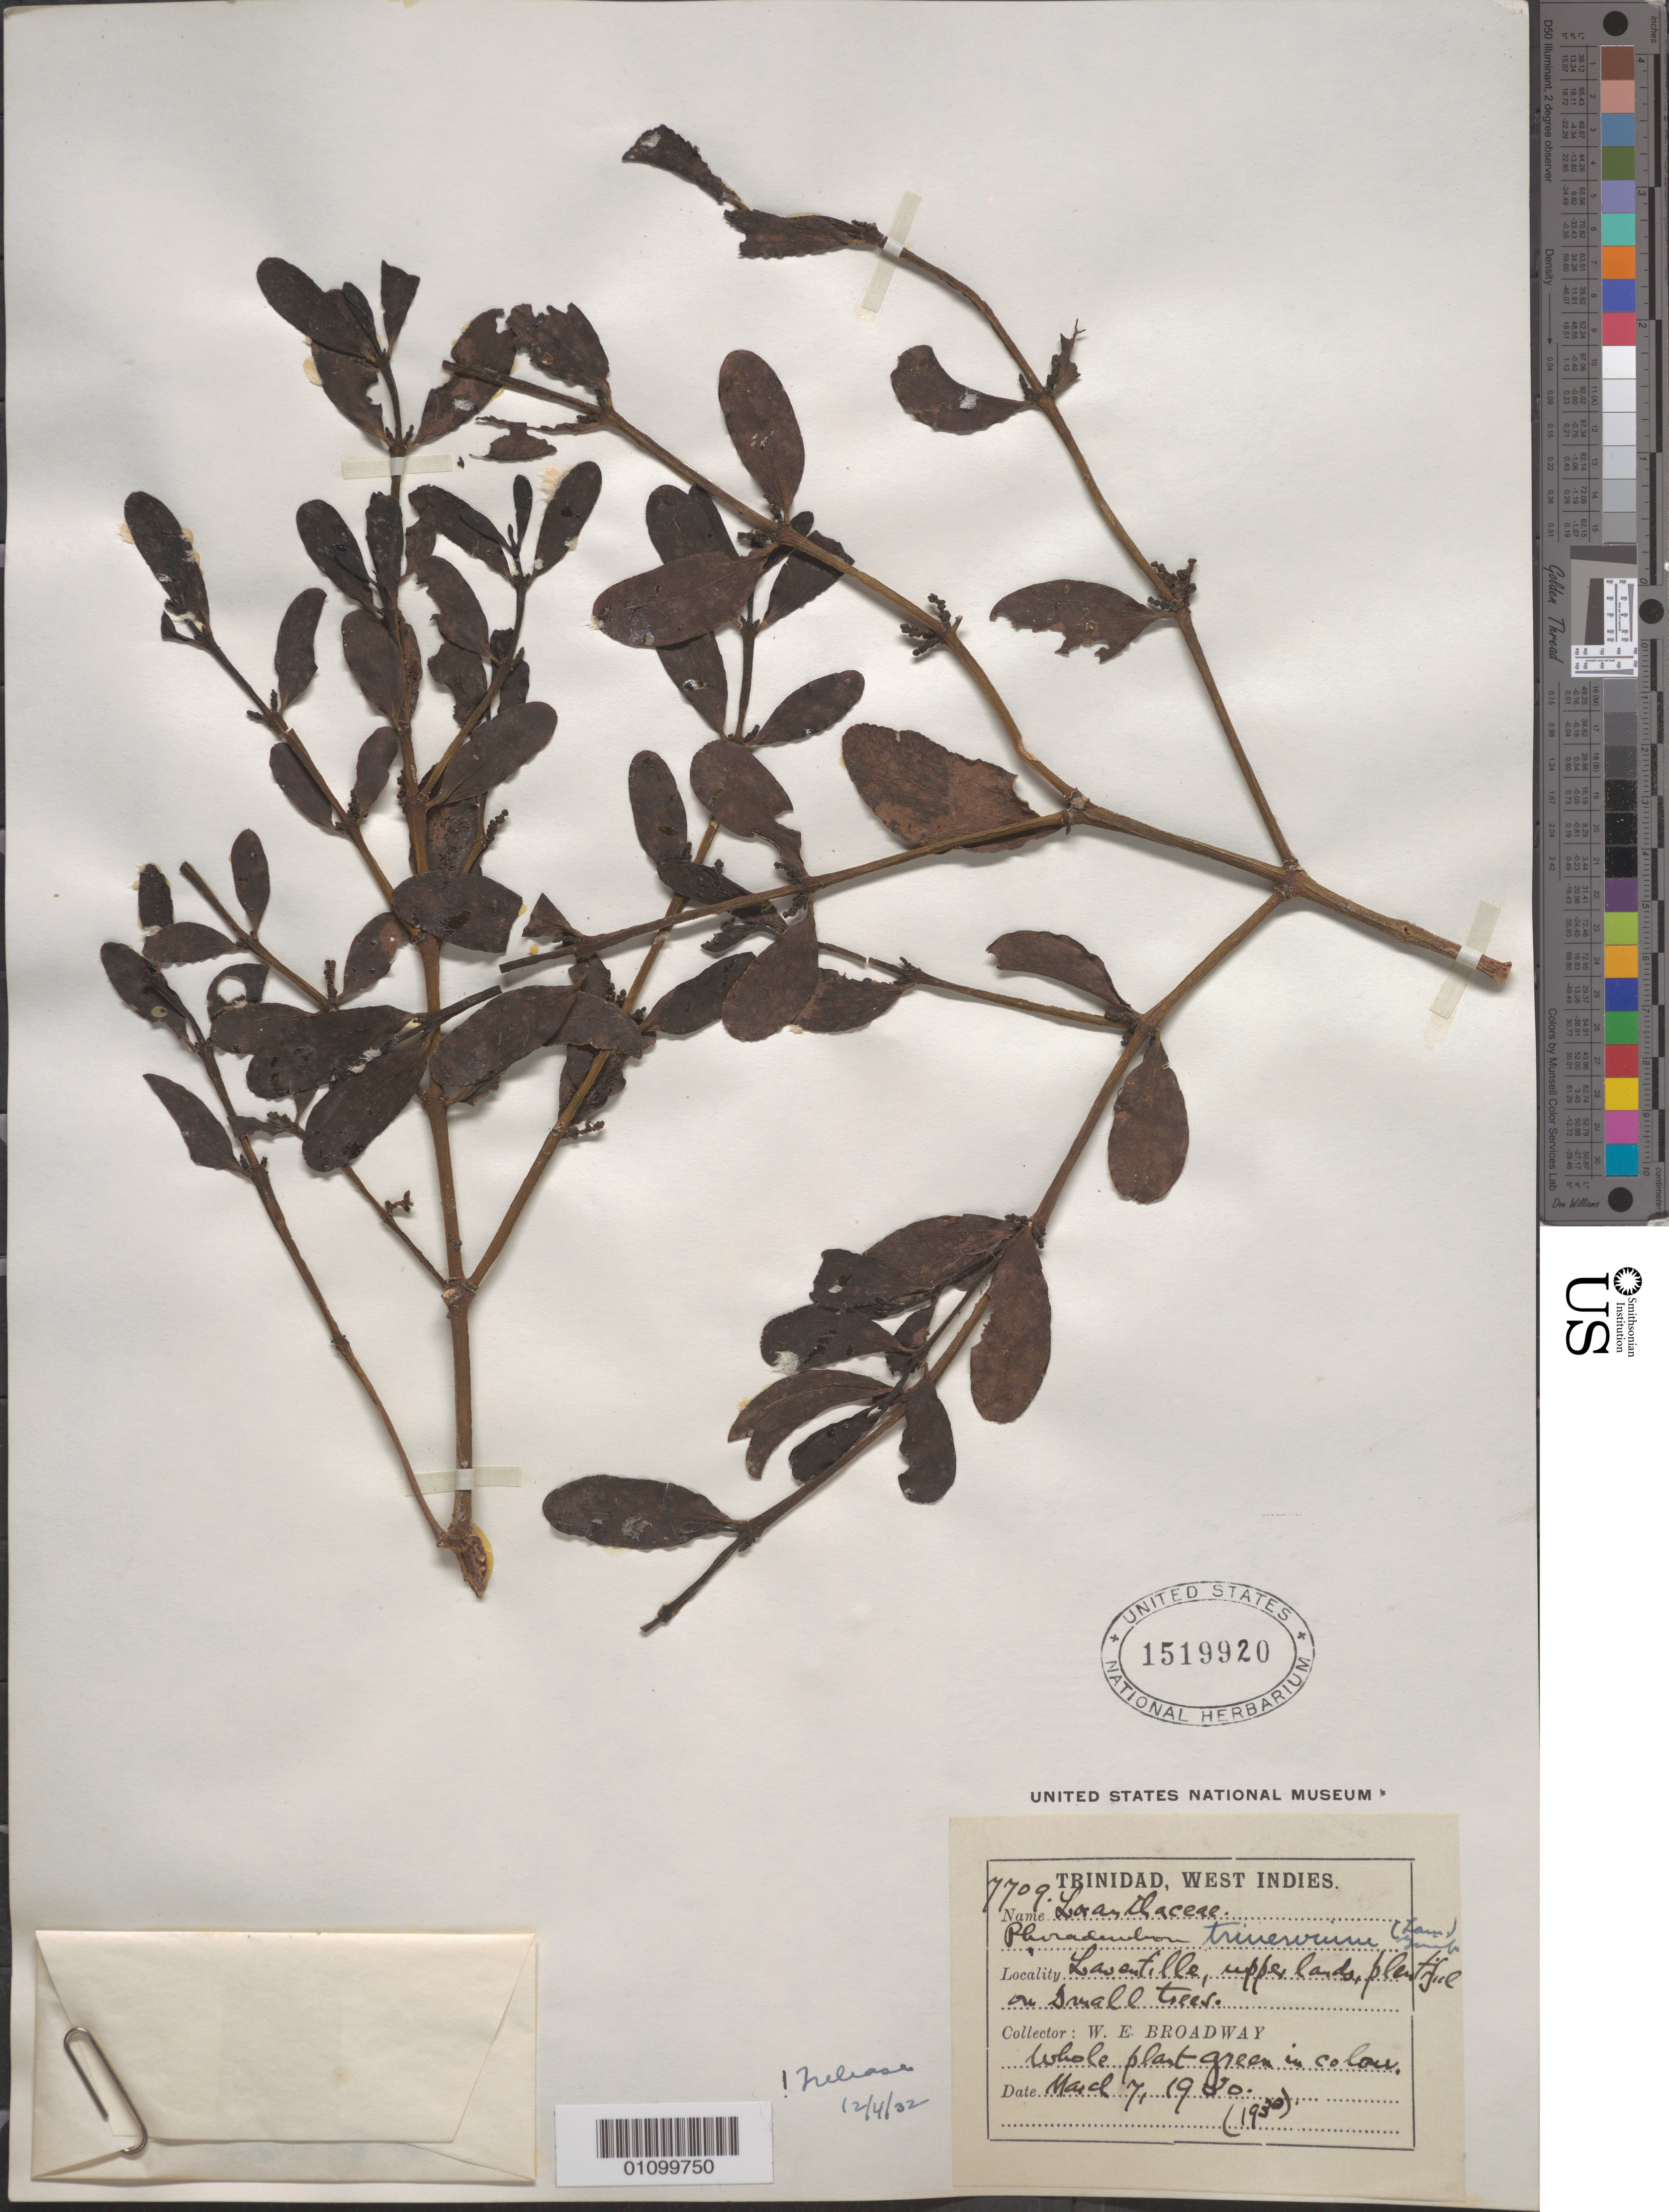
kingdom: Plantae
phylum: Tracheophyta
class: Magnoliopsida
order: Santalales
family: Viscaceae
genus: Phoradendron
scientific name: Phoradendron trinervium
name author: (Lam.) Griseb.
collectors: W. E. Broadway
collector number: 7709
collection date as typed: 07 Mar 1930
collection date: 1930-03-07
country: Trinidad and Tobago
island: Trinidad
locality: Laventille, upper lands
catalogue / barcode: US 1519920